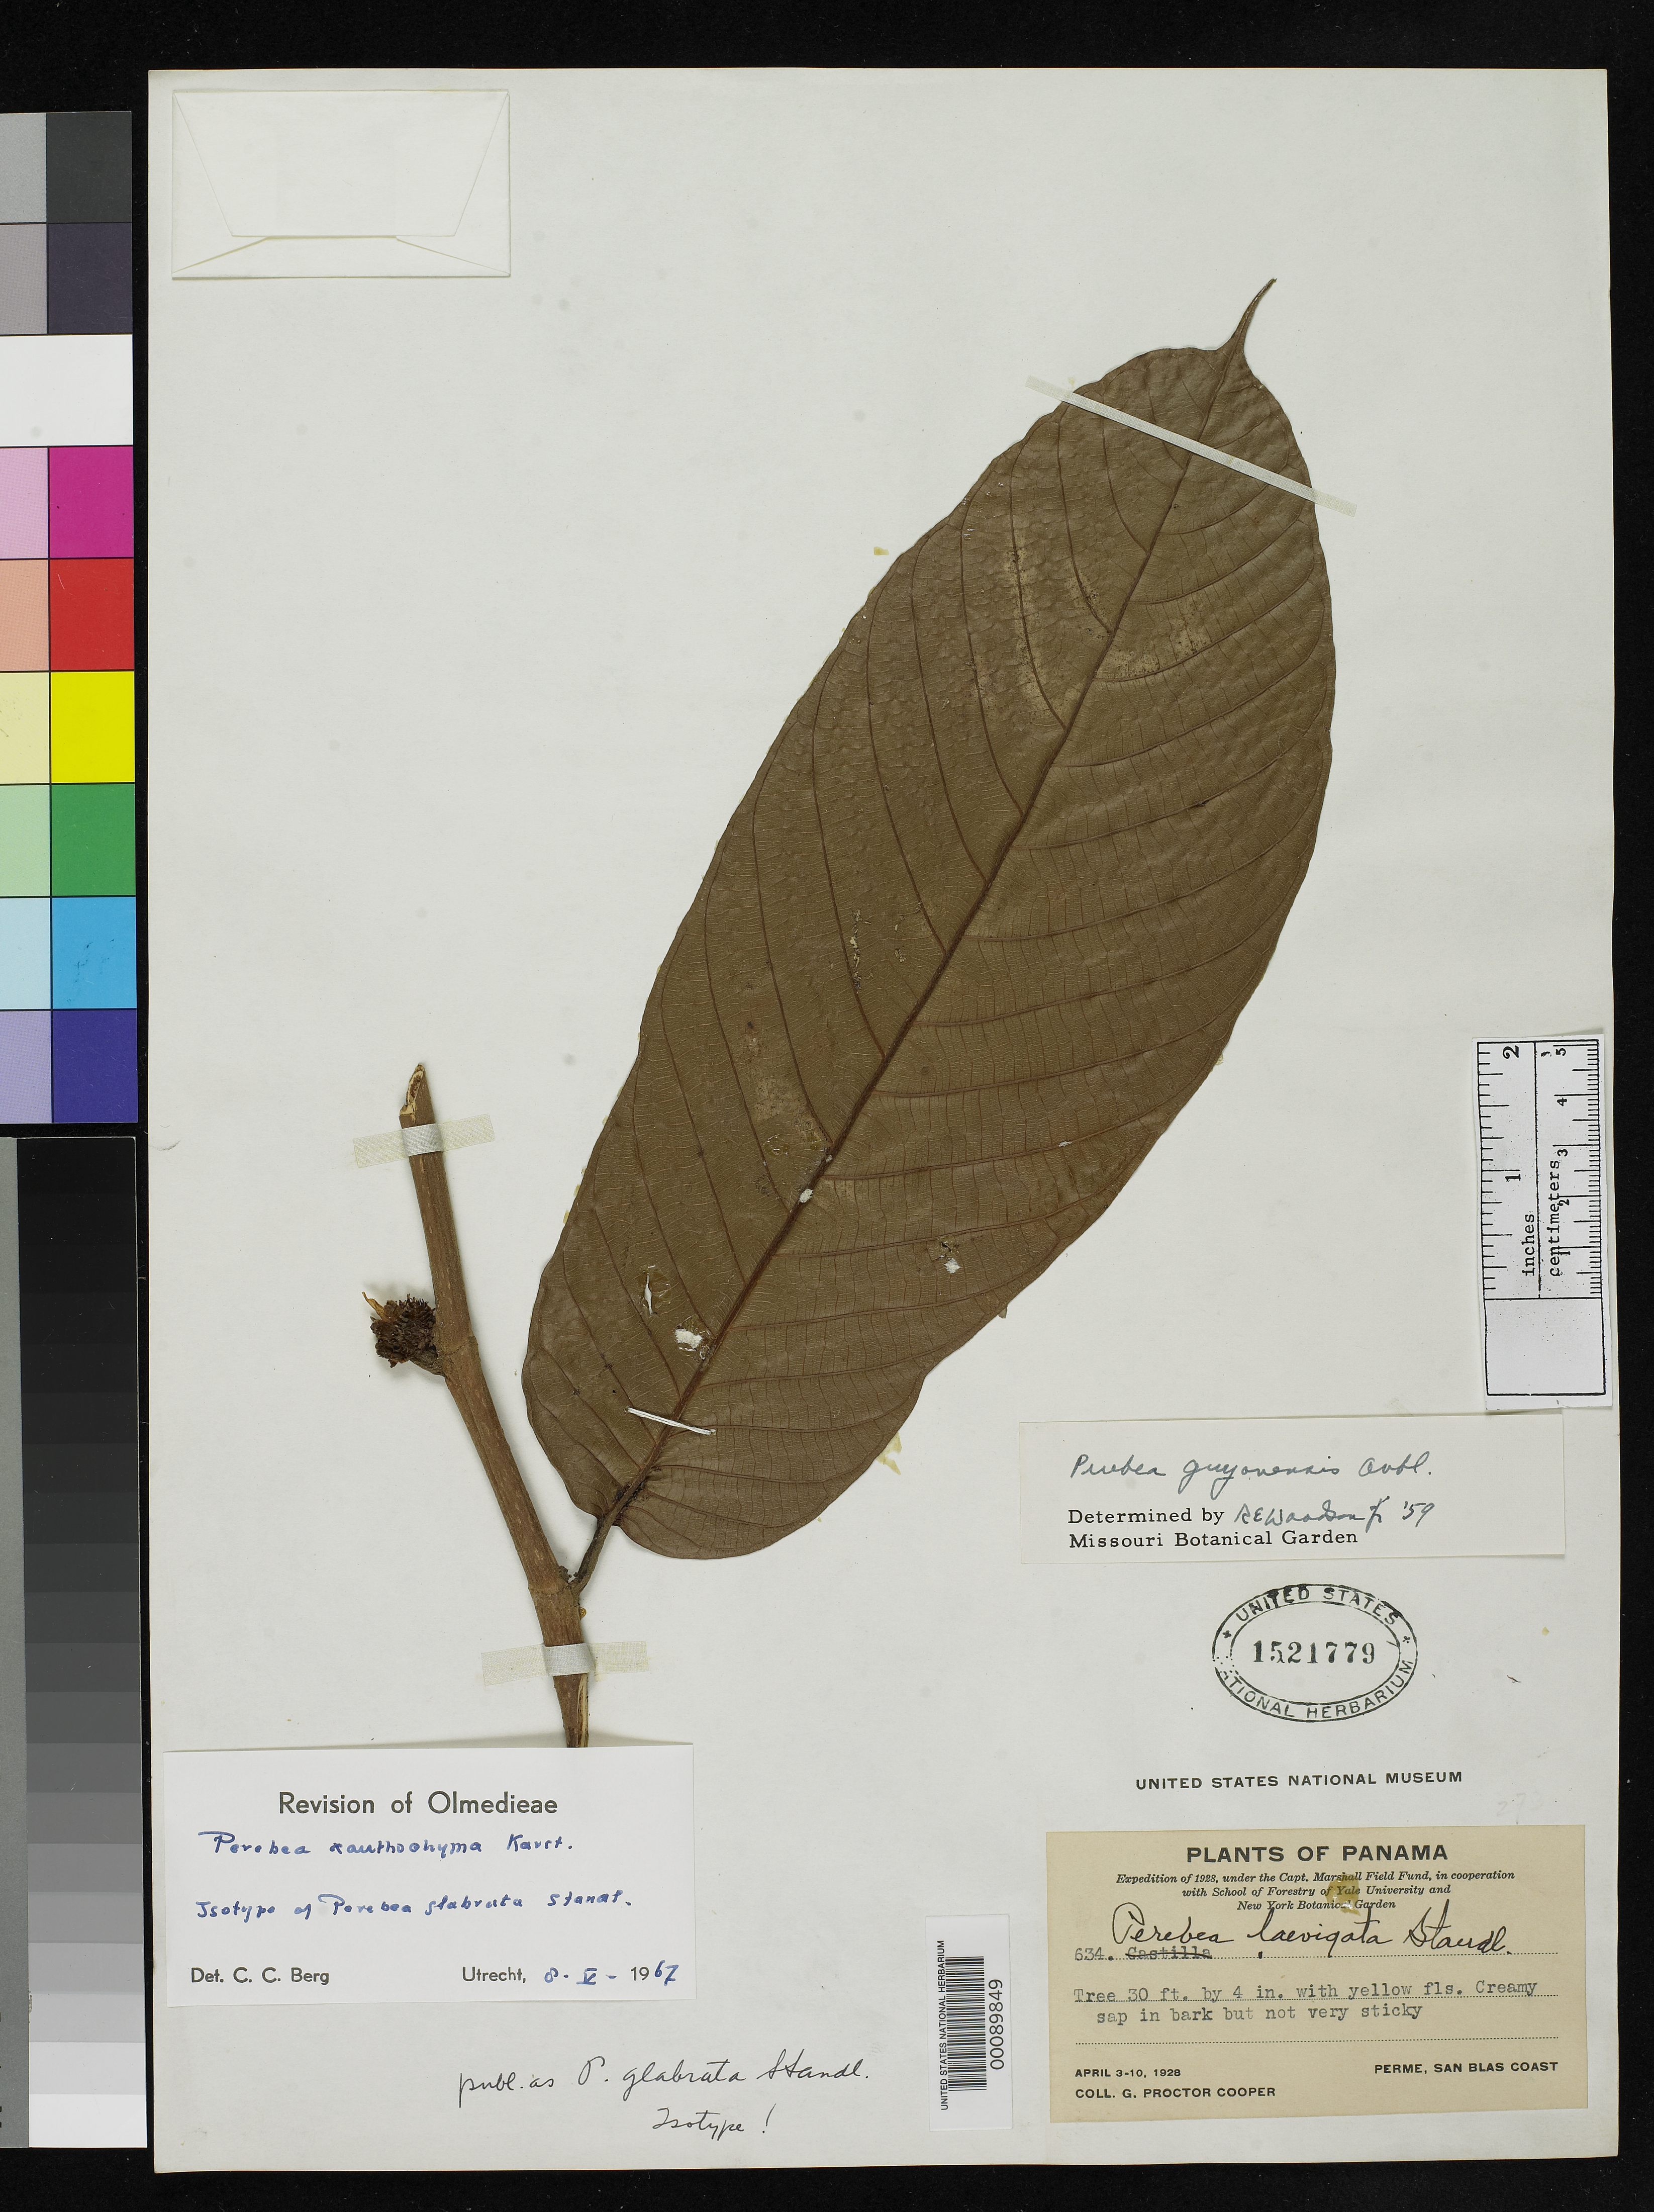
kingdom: Plantae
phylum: Tracheophyta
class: Magnoliopsida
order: Rosales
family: Moraceae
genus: Perebea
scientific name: Perebea glabrata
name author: Standl.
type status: Isotype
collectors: G. Cooper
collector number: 634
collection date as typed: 03 Apr 1928 to 10 Apr 1928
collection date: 1928-04-03/1928-04-10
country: Panama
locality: Perme, San Blas coast.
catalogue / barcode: US 1521779